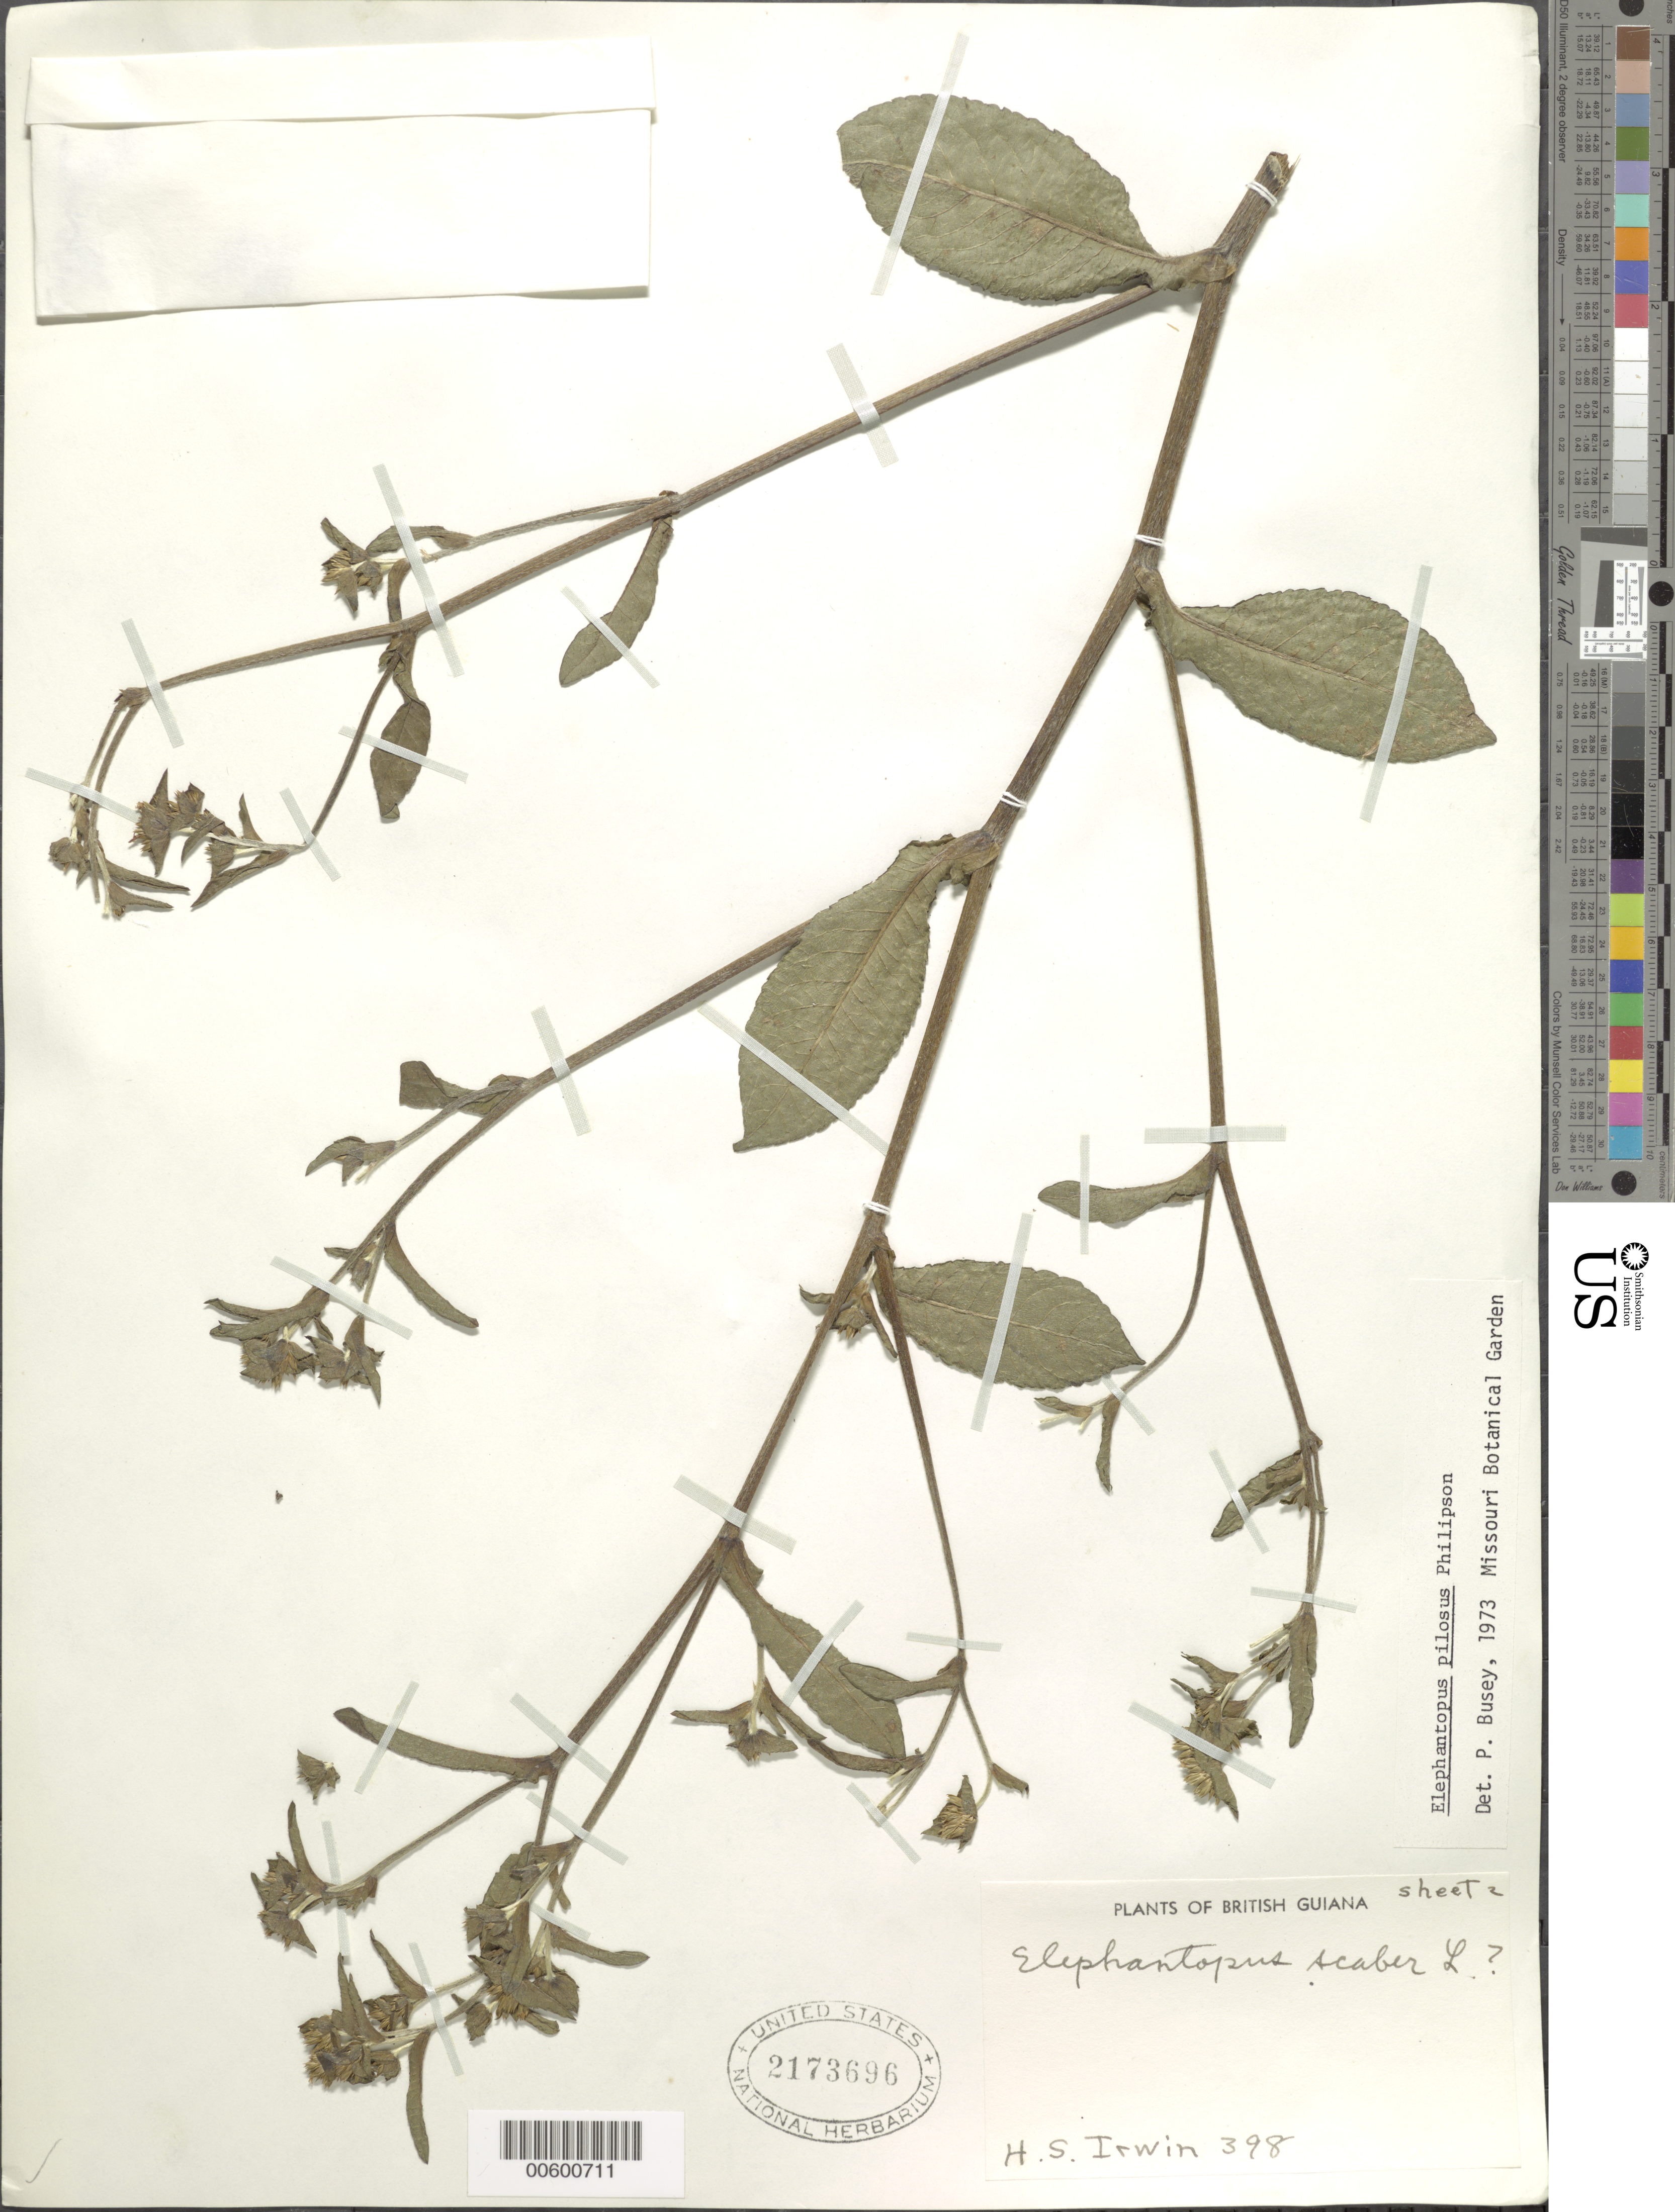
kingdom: Plantae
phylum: Tracheophyta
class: Magnoliopsida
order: Asterales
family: Asteraceae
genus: Elephantopus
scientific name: Elephantopus mollis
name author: Kunth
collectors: H. Irwin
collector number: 398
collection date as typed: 13-Aug-53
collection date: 1953-08-13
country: Guyana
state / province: Demerara-Mahaica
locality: Atkinson Field, 0.5 mile SE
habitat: In damp shady forest border; sandy soil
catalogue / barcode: US 2173696